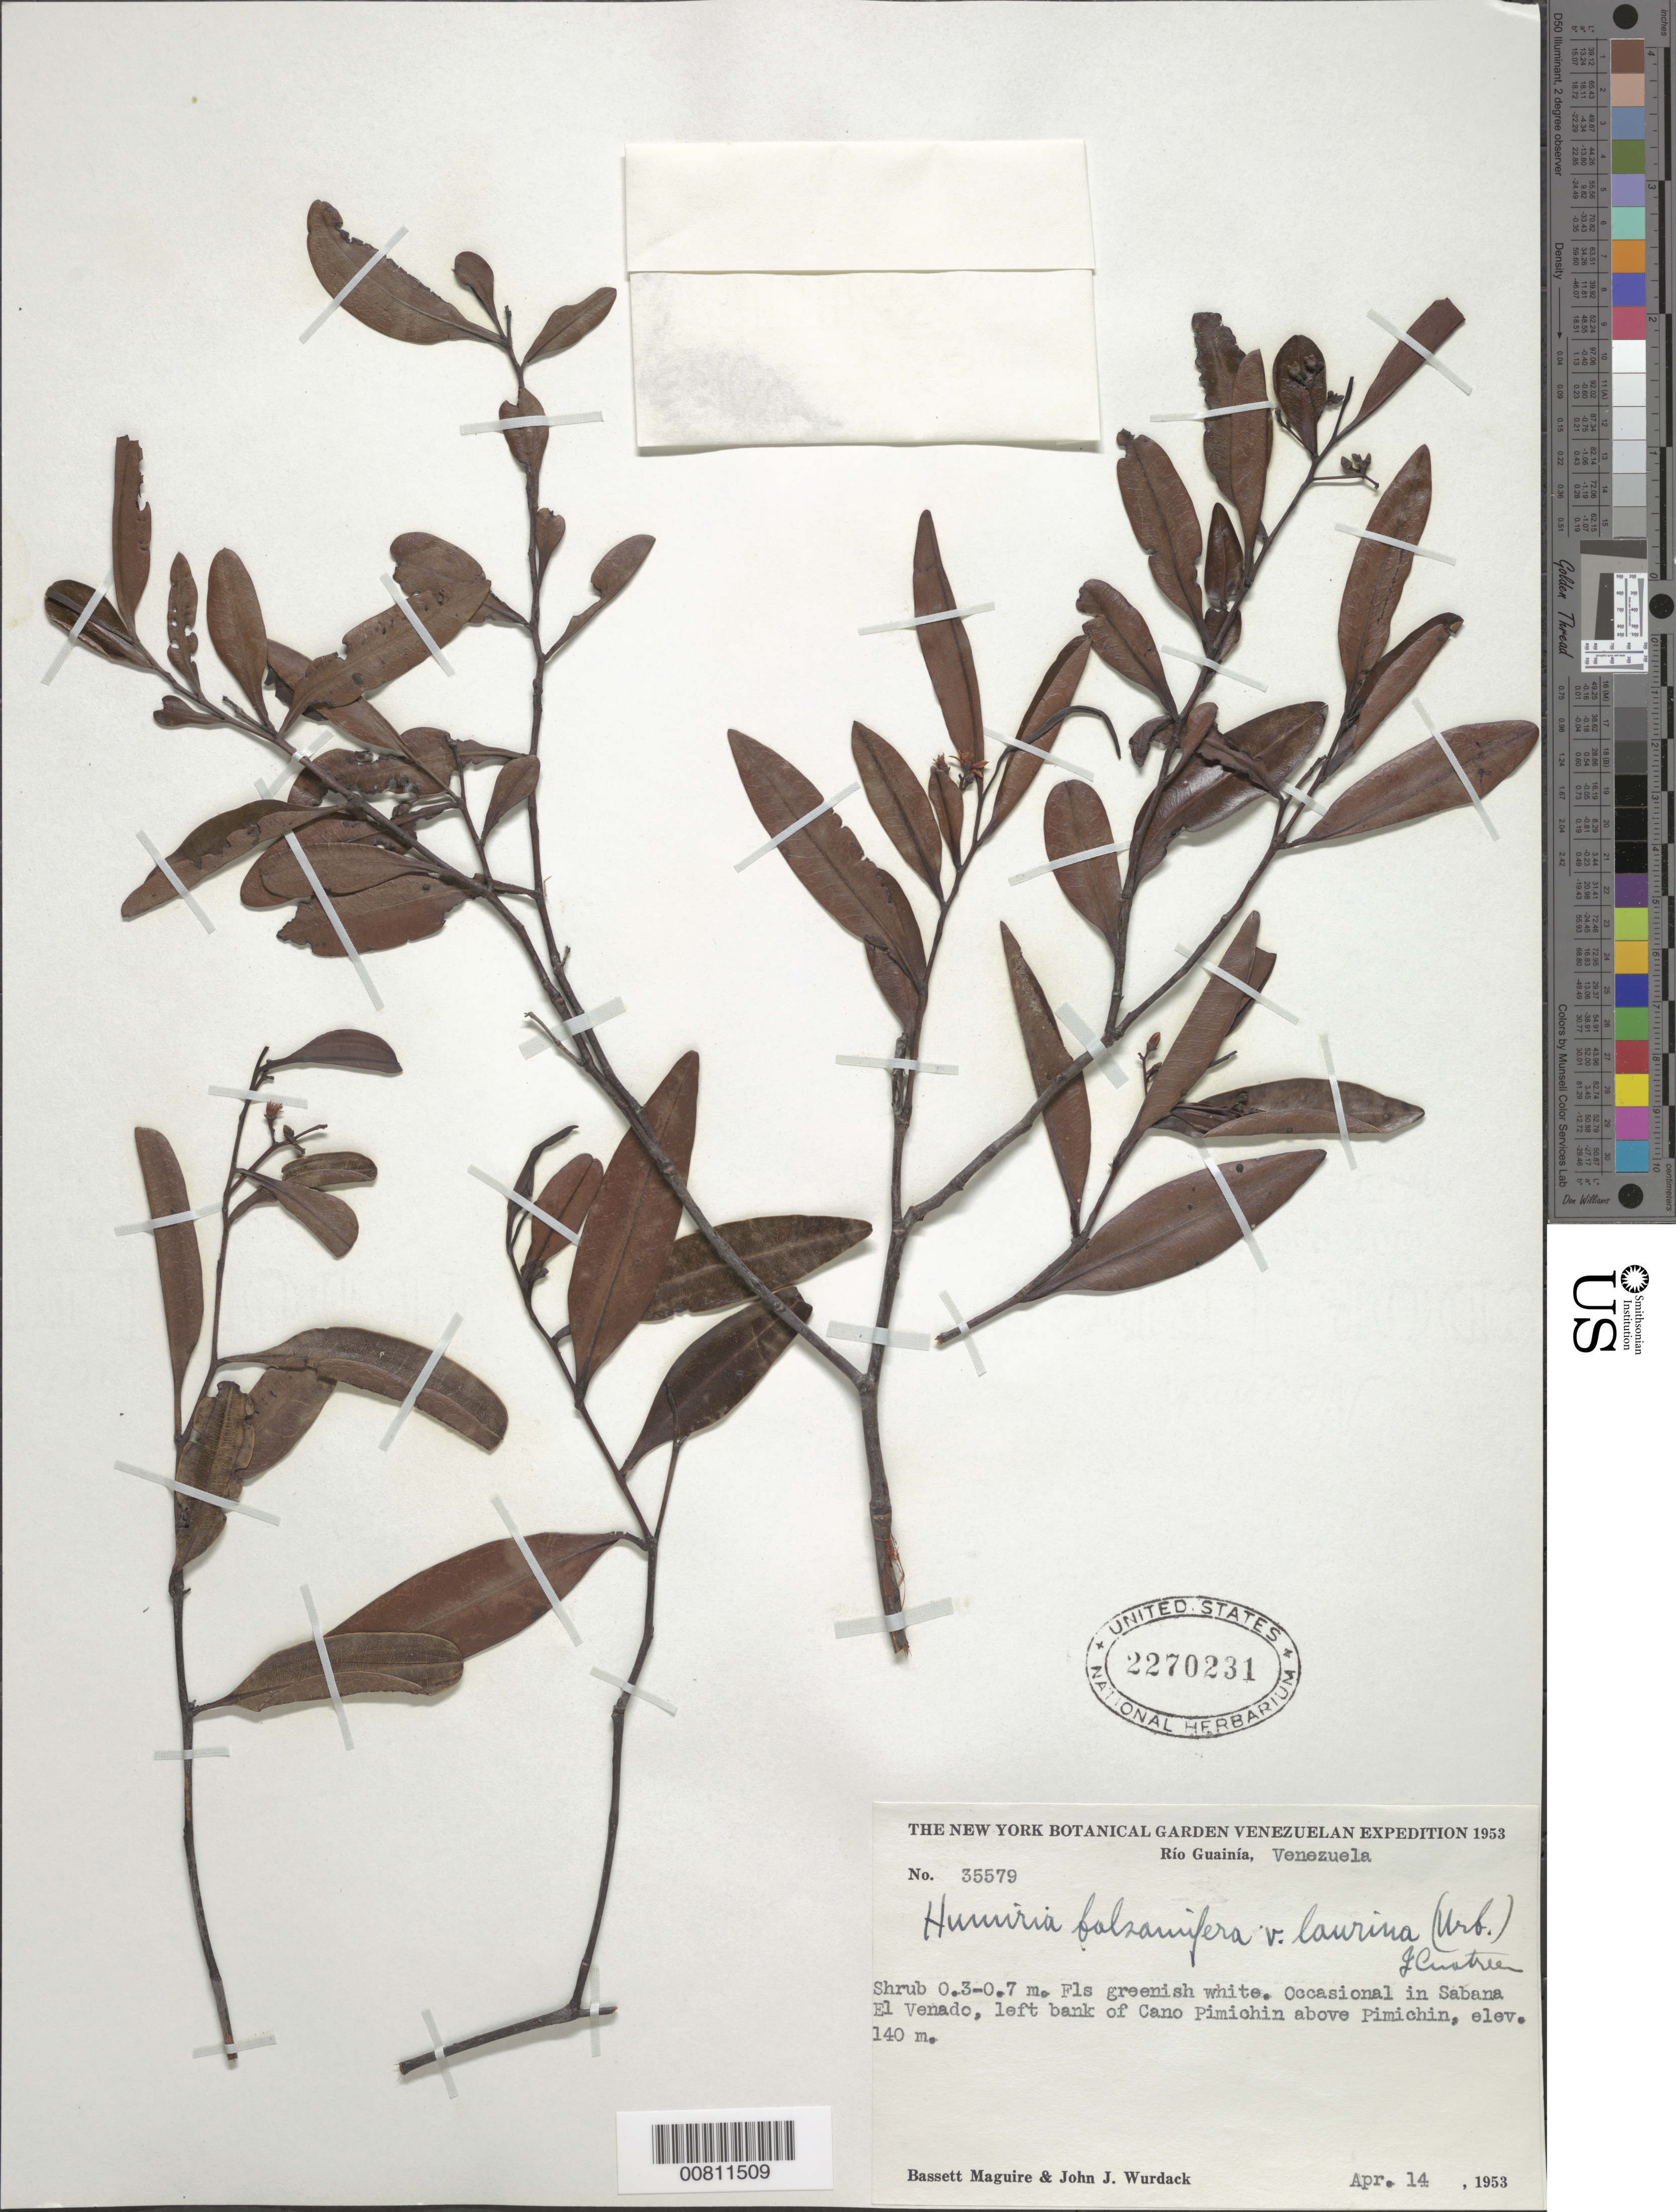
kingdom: Plantae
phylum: Tracheophyta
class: Magnoliopsida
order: Malpighiales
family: Humiriaceae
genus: Humiria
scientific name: Humiria balsamifera var. laurina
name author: Cuatrec.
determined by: Cuatrecasas, J.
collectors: B. Maguire & J. J. Wurdack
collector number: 35579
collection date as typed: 14-Apr-53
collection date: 1953-04-14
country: Venezuela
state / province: Amazonas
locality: Río Guainía, El Venado, left bank of Caño Pimichin above Pimichin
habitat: Savanna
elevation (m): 140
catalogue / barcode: US 2270231